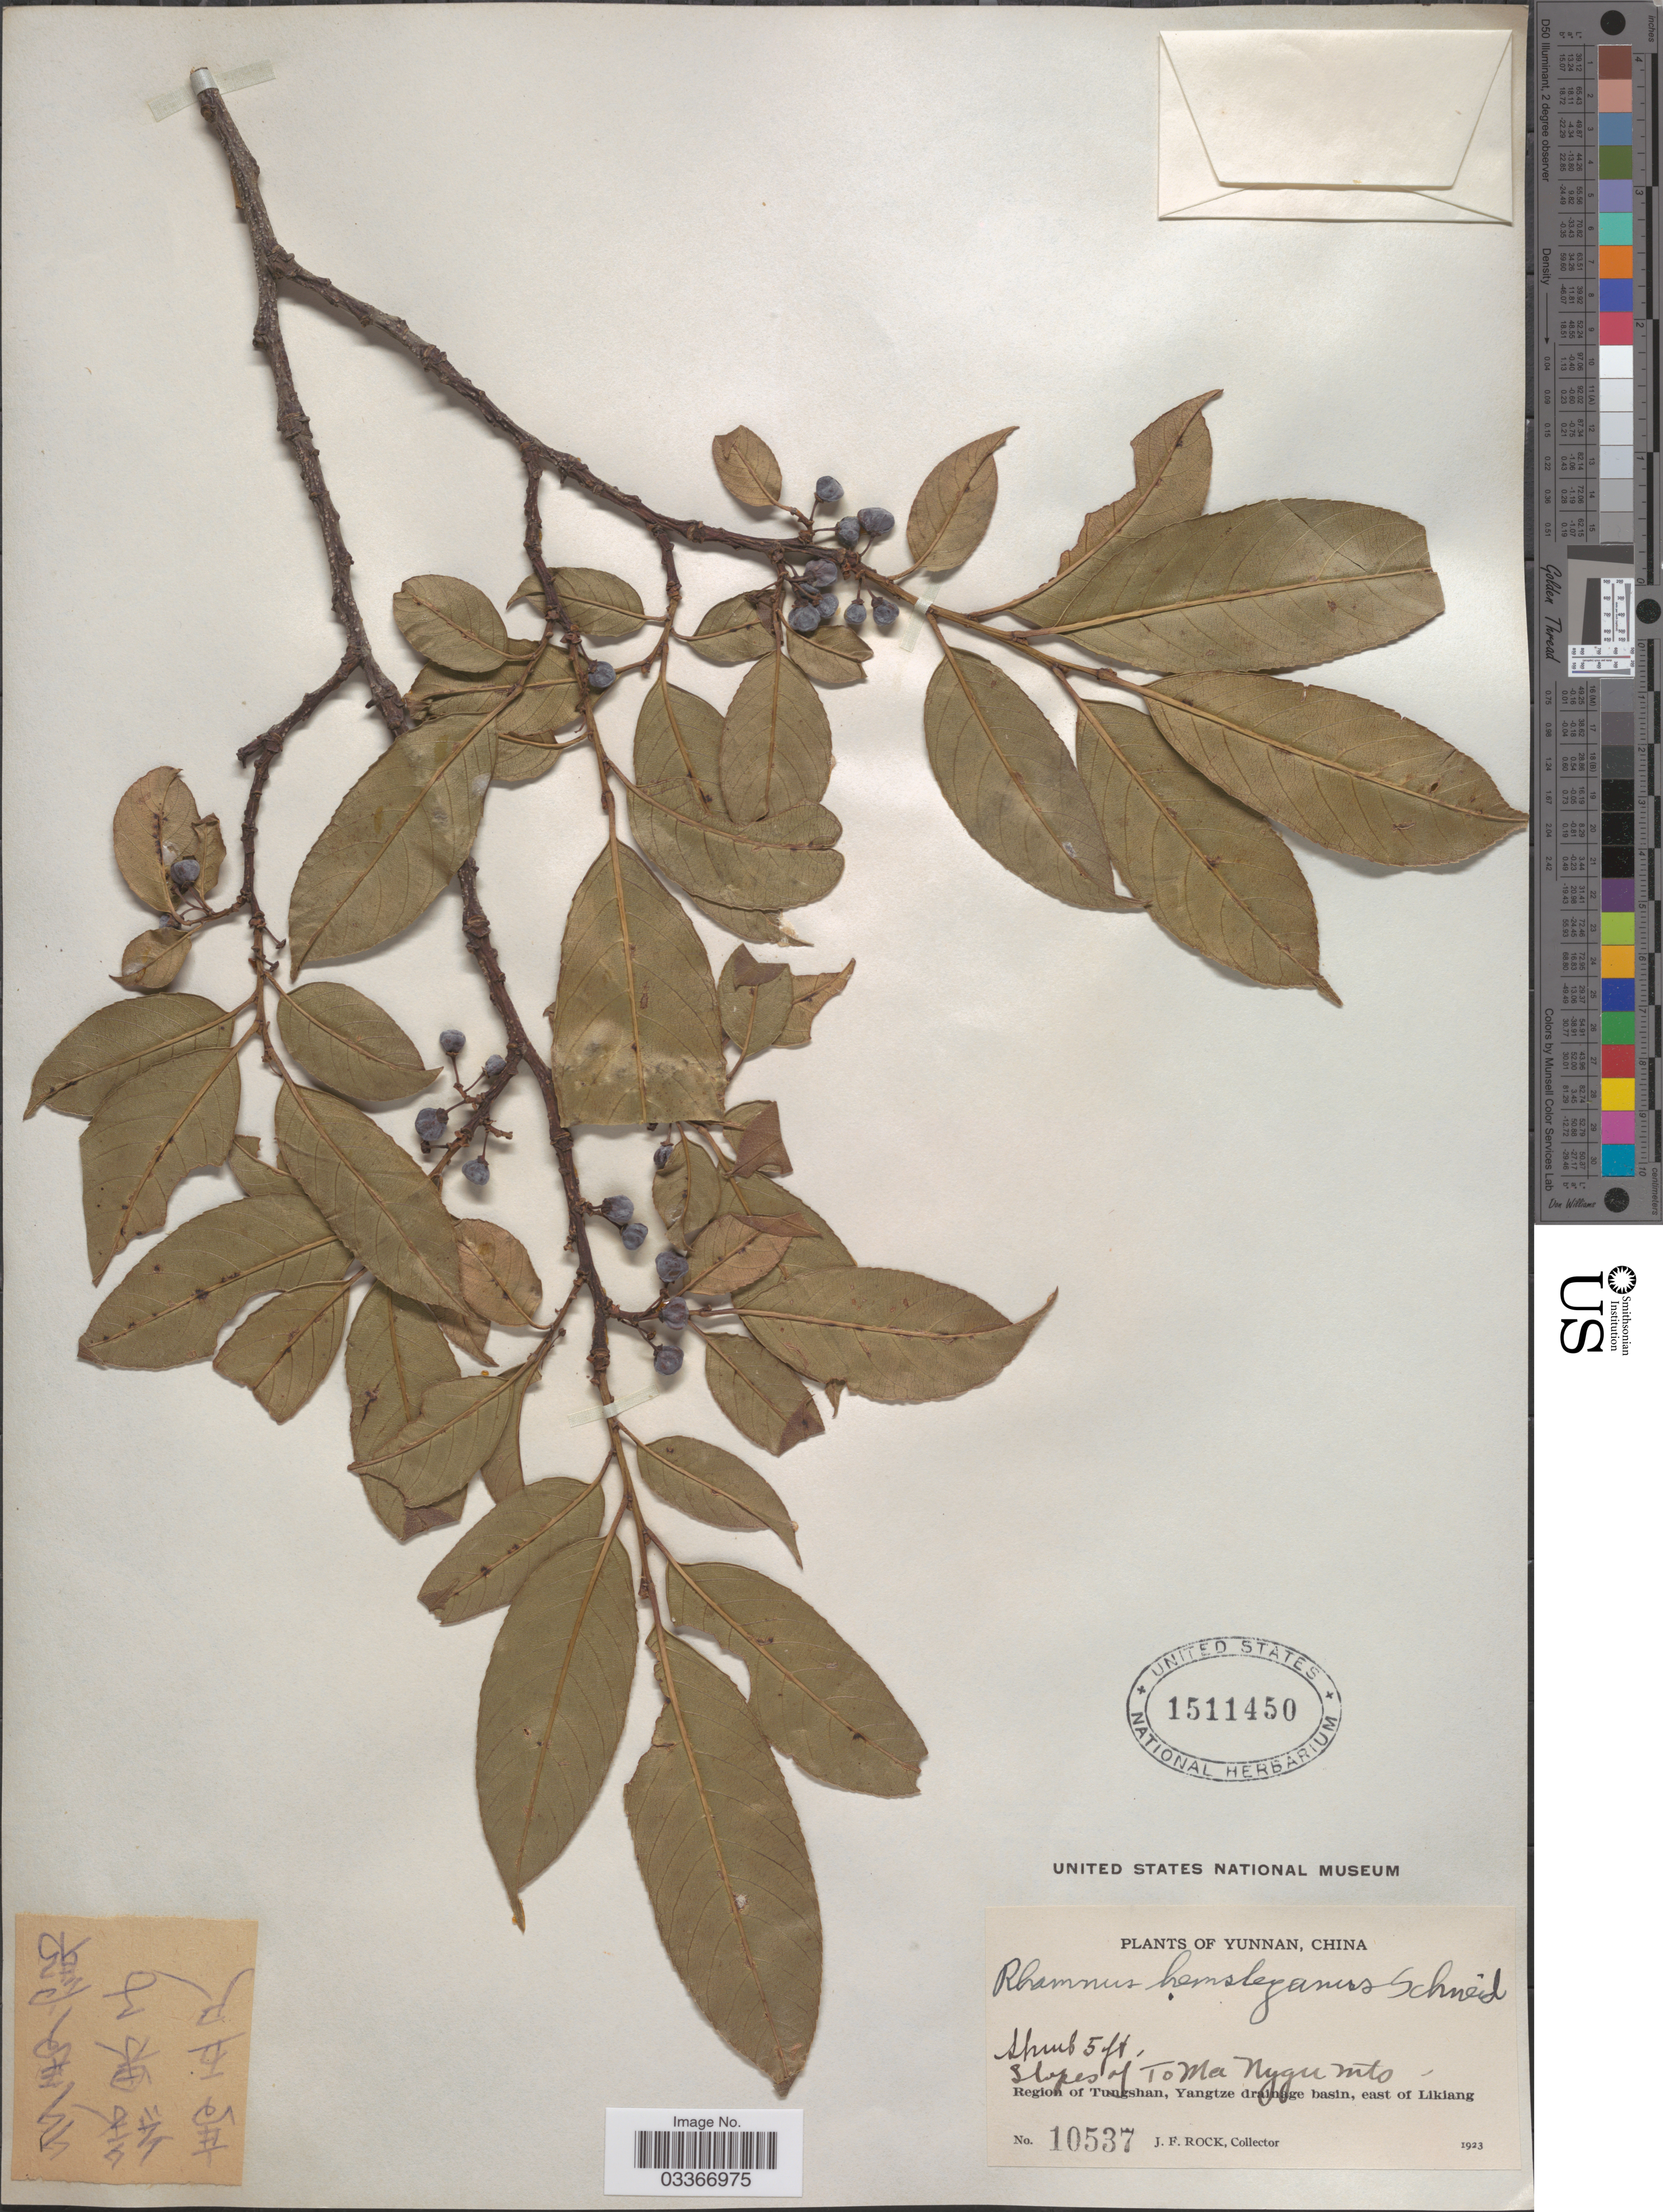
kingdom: Plantae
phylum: Tracheophyta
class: Magnoliopsida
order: Rosales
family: Rhamnaceae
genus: Rhamnus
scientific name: Rhamnus hemsleyanus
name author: C.K. Schneid.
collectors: J. Rock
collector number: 10537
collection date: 1923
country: China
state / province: Yunnan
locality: Slopes of ToMei Nygu Mts. Region of Tungshan, Yangtze drainage basin, east of Likiang.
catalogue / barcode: US 1511450